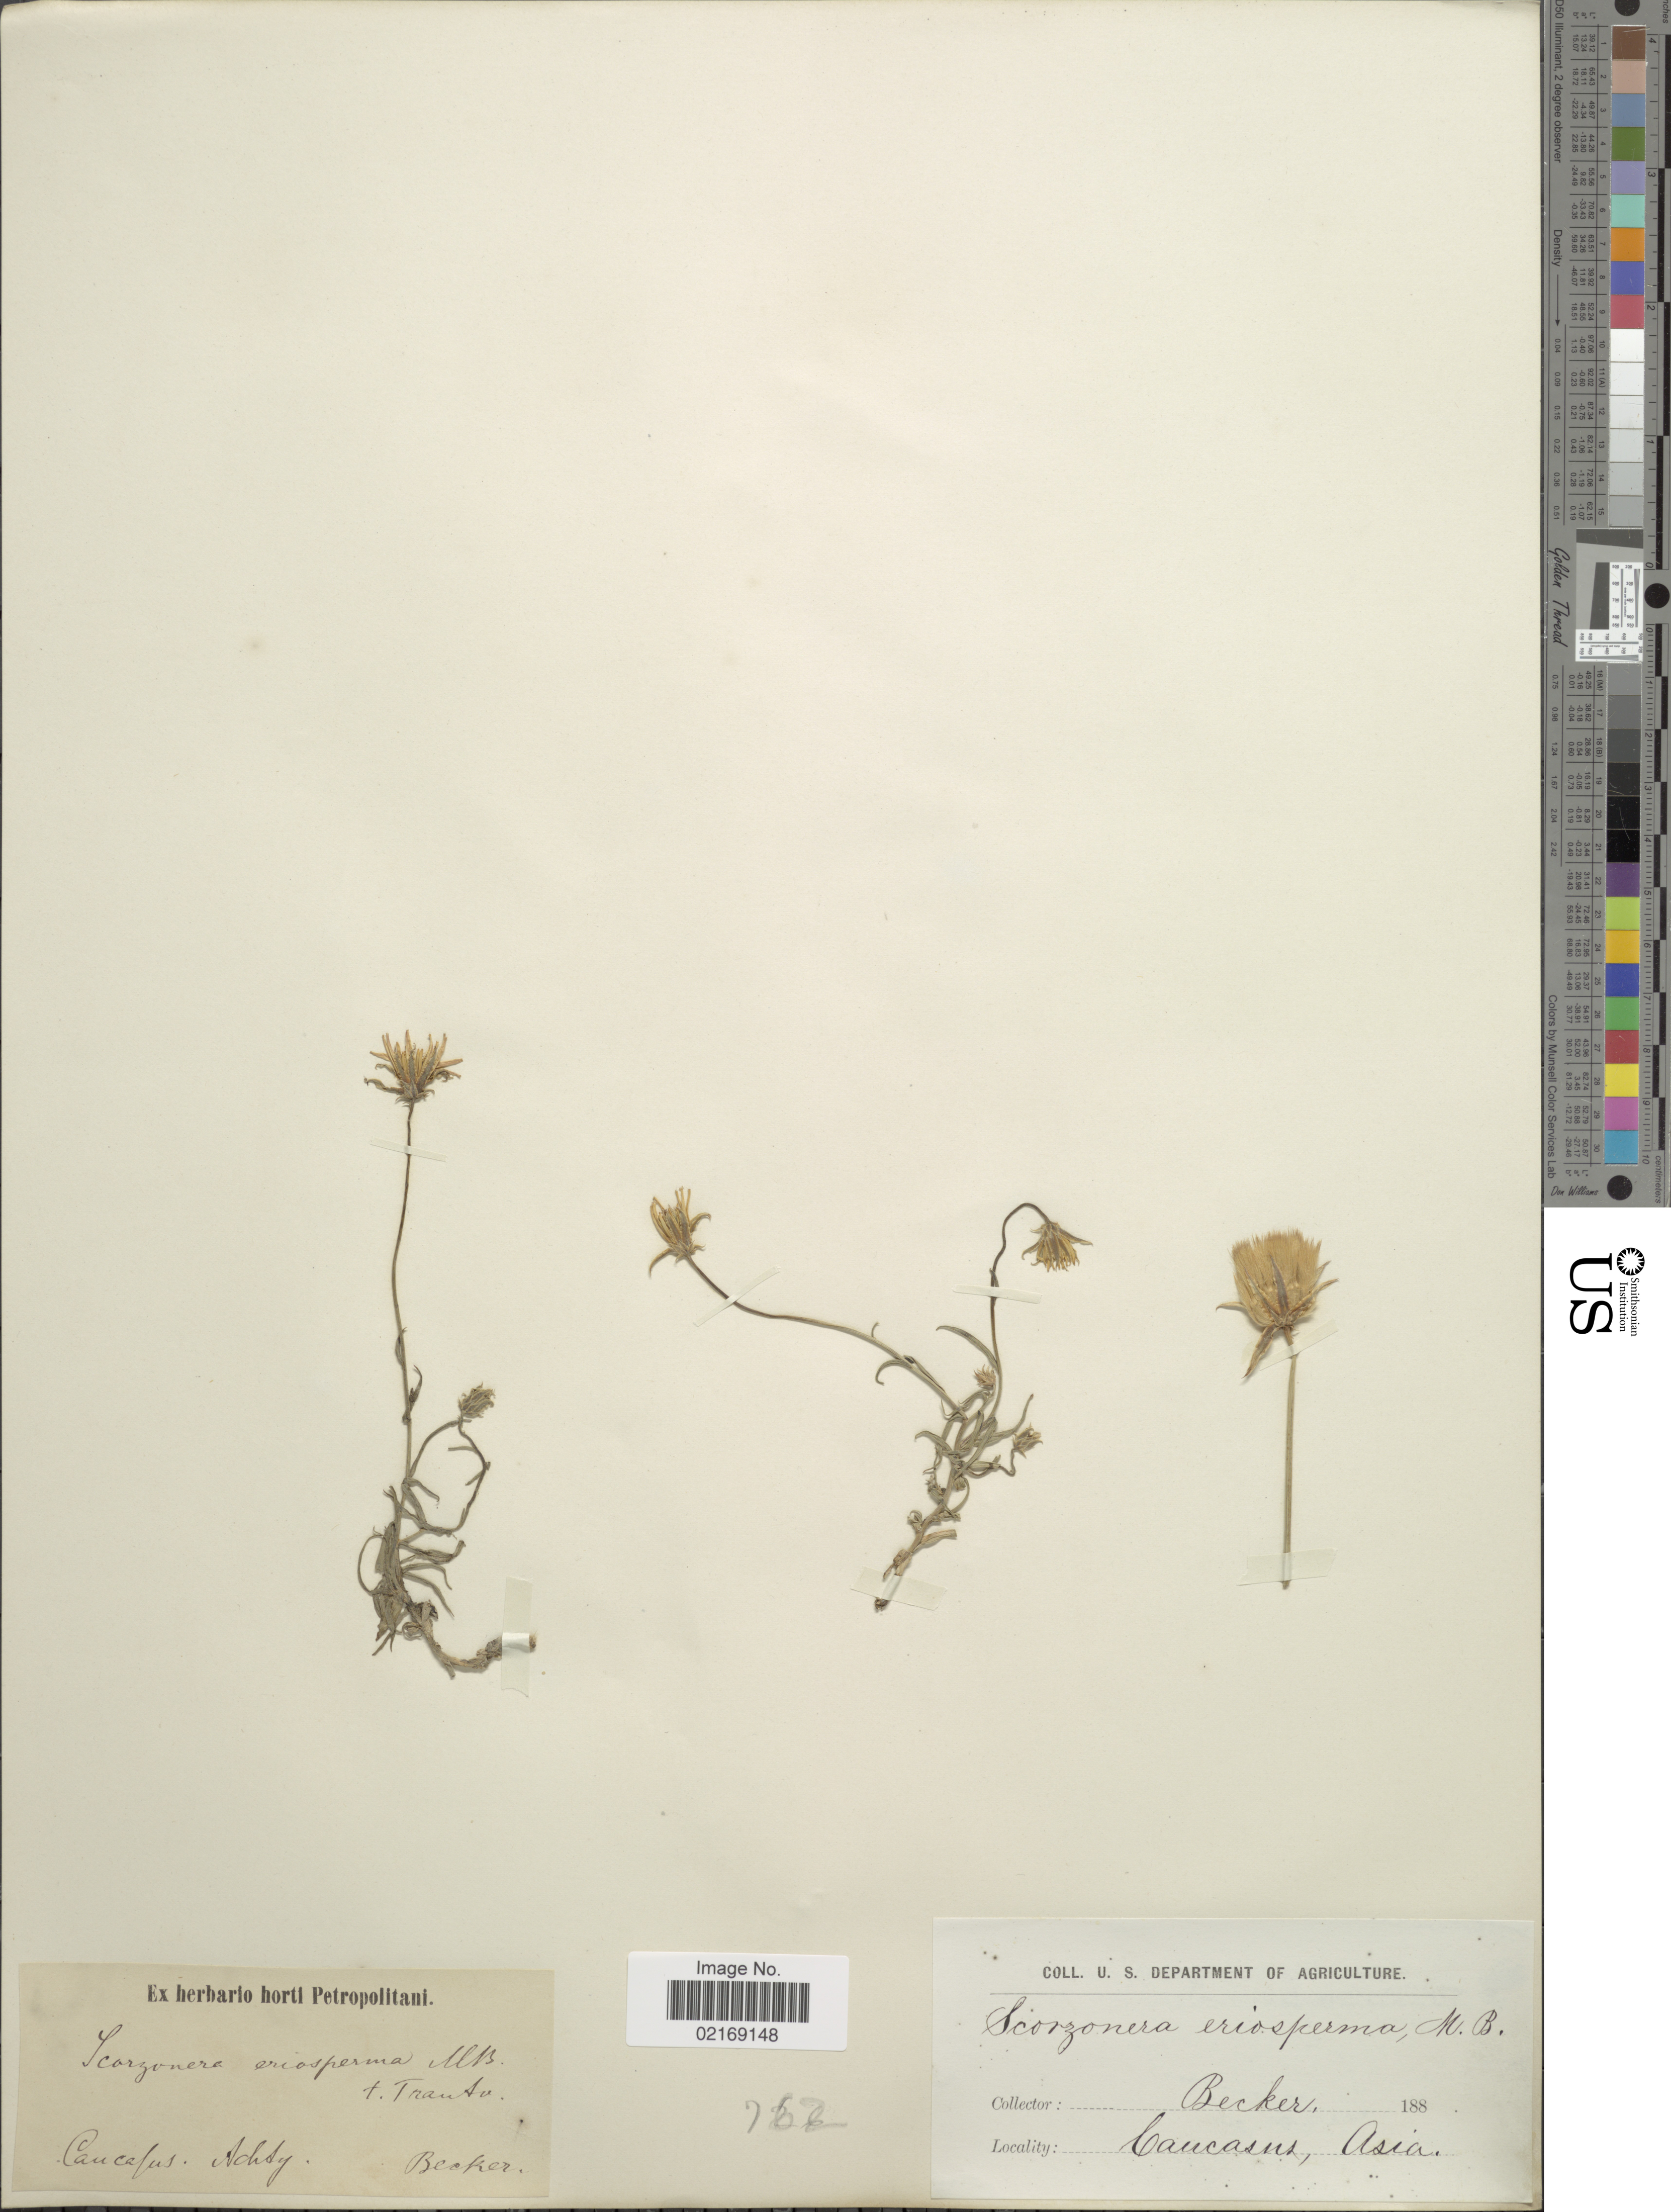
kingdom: Plantae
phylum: Tracheophyta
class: Magnoliopsida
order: Asterales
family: Asteraceae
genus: Scorzonera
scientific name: Scorzonera biebersteinii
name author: Lipsch.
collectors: -. Becker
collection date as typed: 188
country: Russian Federation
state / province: Dagestan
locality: Caucasus, Asia. Achty